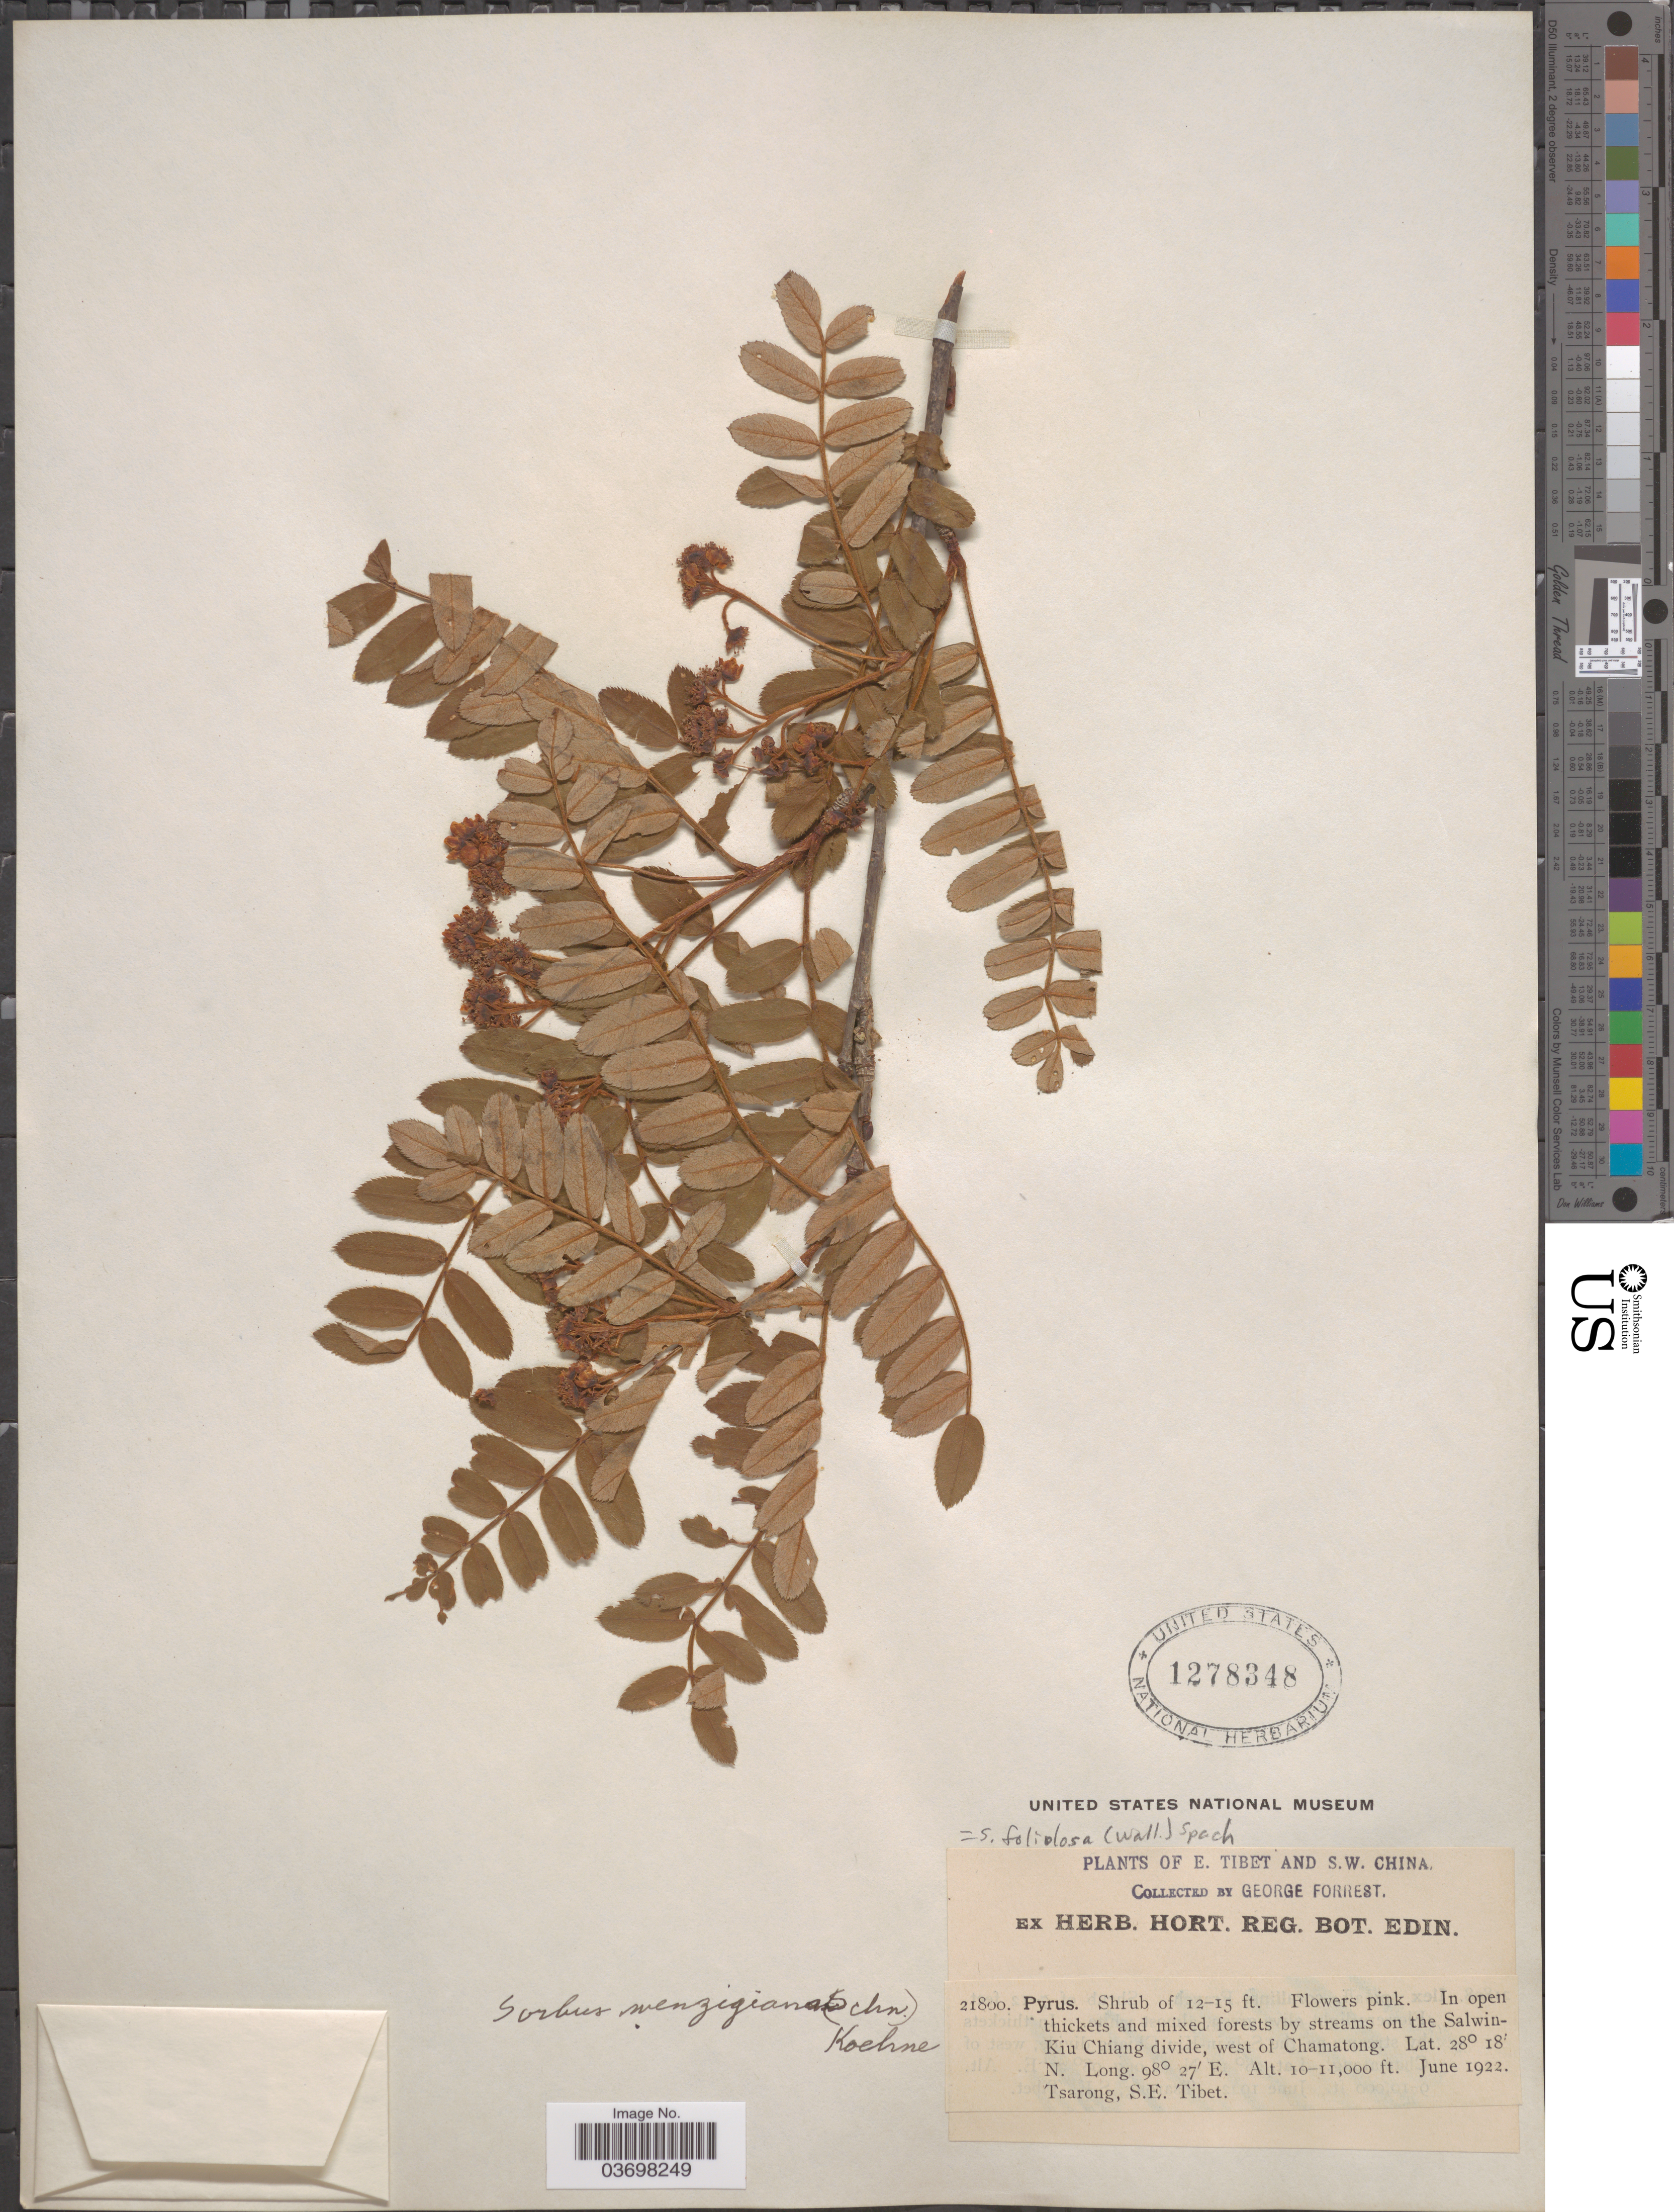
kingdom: Plantae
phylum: Tracheophyta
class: Magnoliopsida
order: Rosales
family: Rosaceae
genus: Sorbus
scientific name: Sorbus foliolosa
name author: (Wall.) Spach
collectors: G. Forrest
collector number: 21800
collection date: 1922-06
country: China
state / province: Xizang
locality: E. Tibet and S.W. China. In open thickets and mixed forests by streams on the Salwin-Kiu Chiang divide, west of Chamatong. Tsarong, S.E. Tibet.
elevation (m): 3048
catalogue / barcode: US 1278348